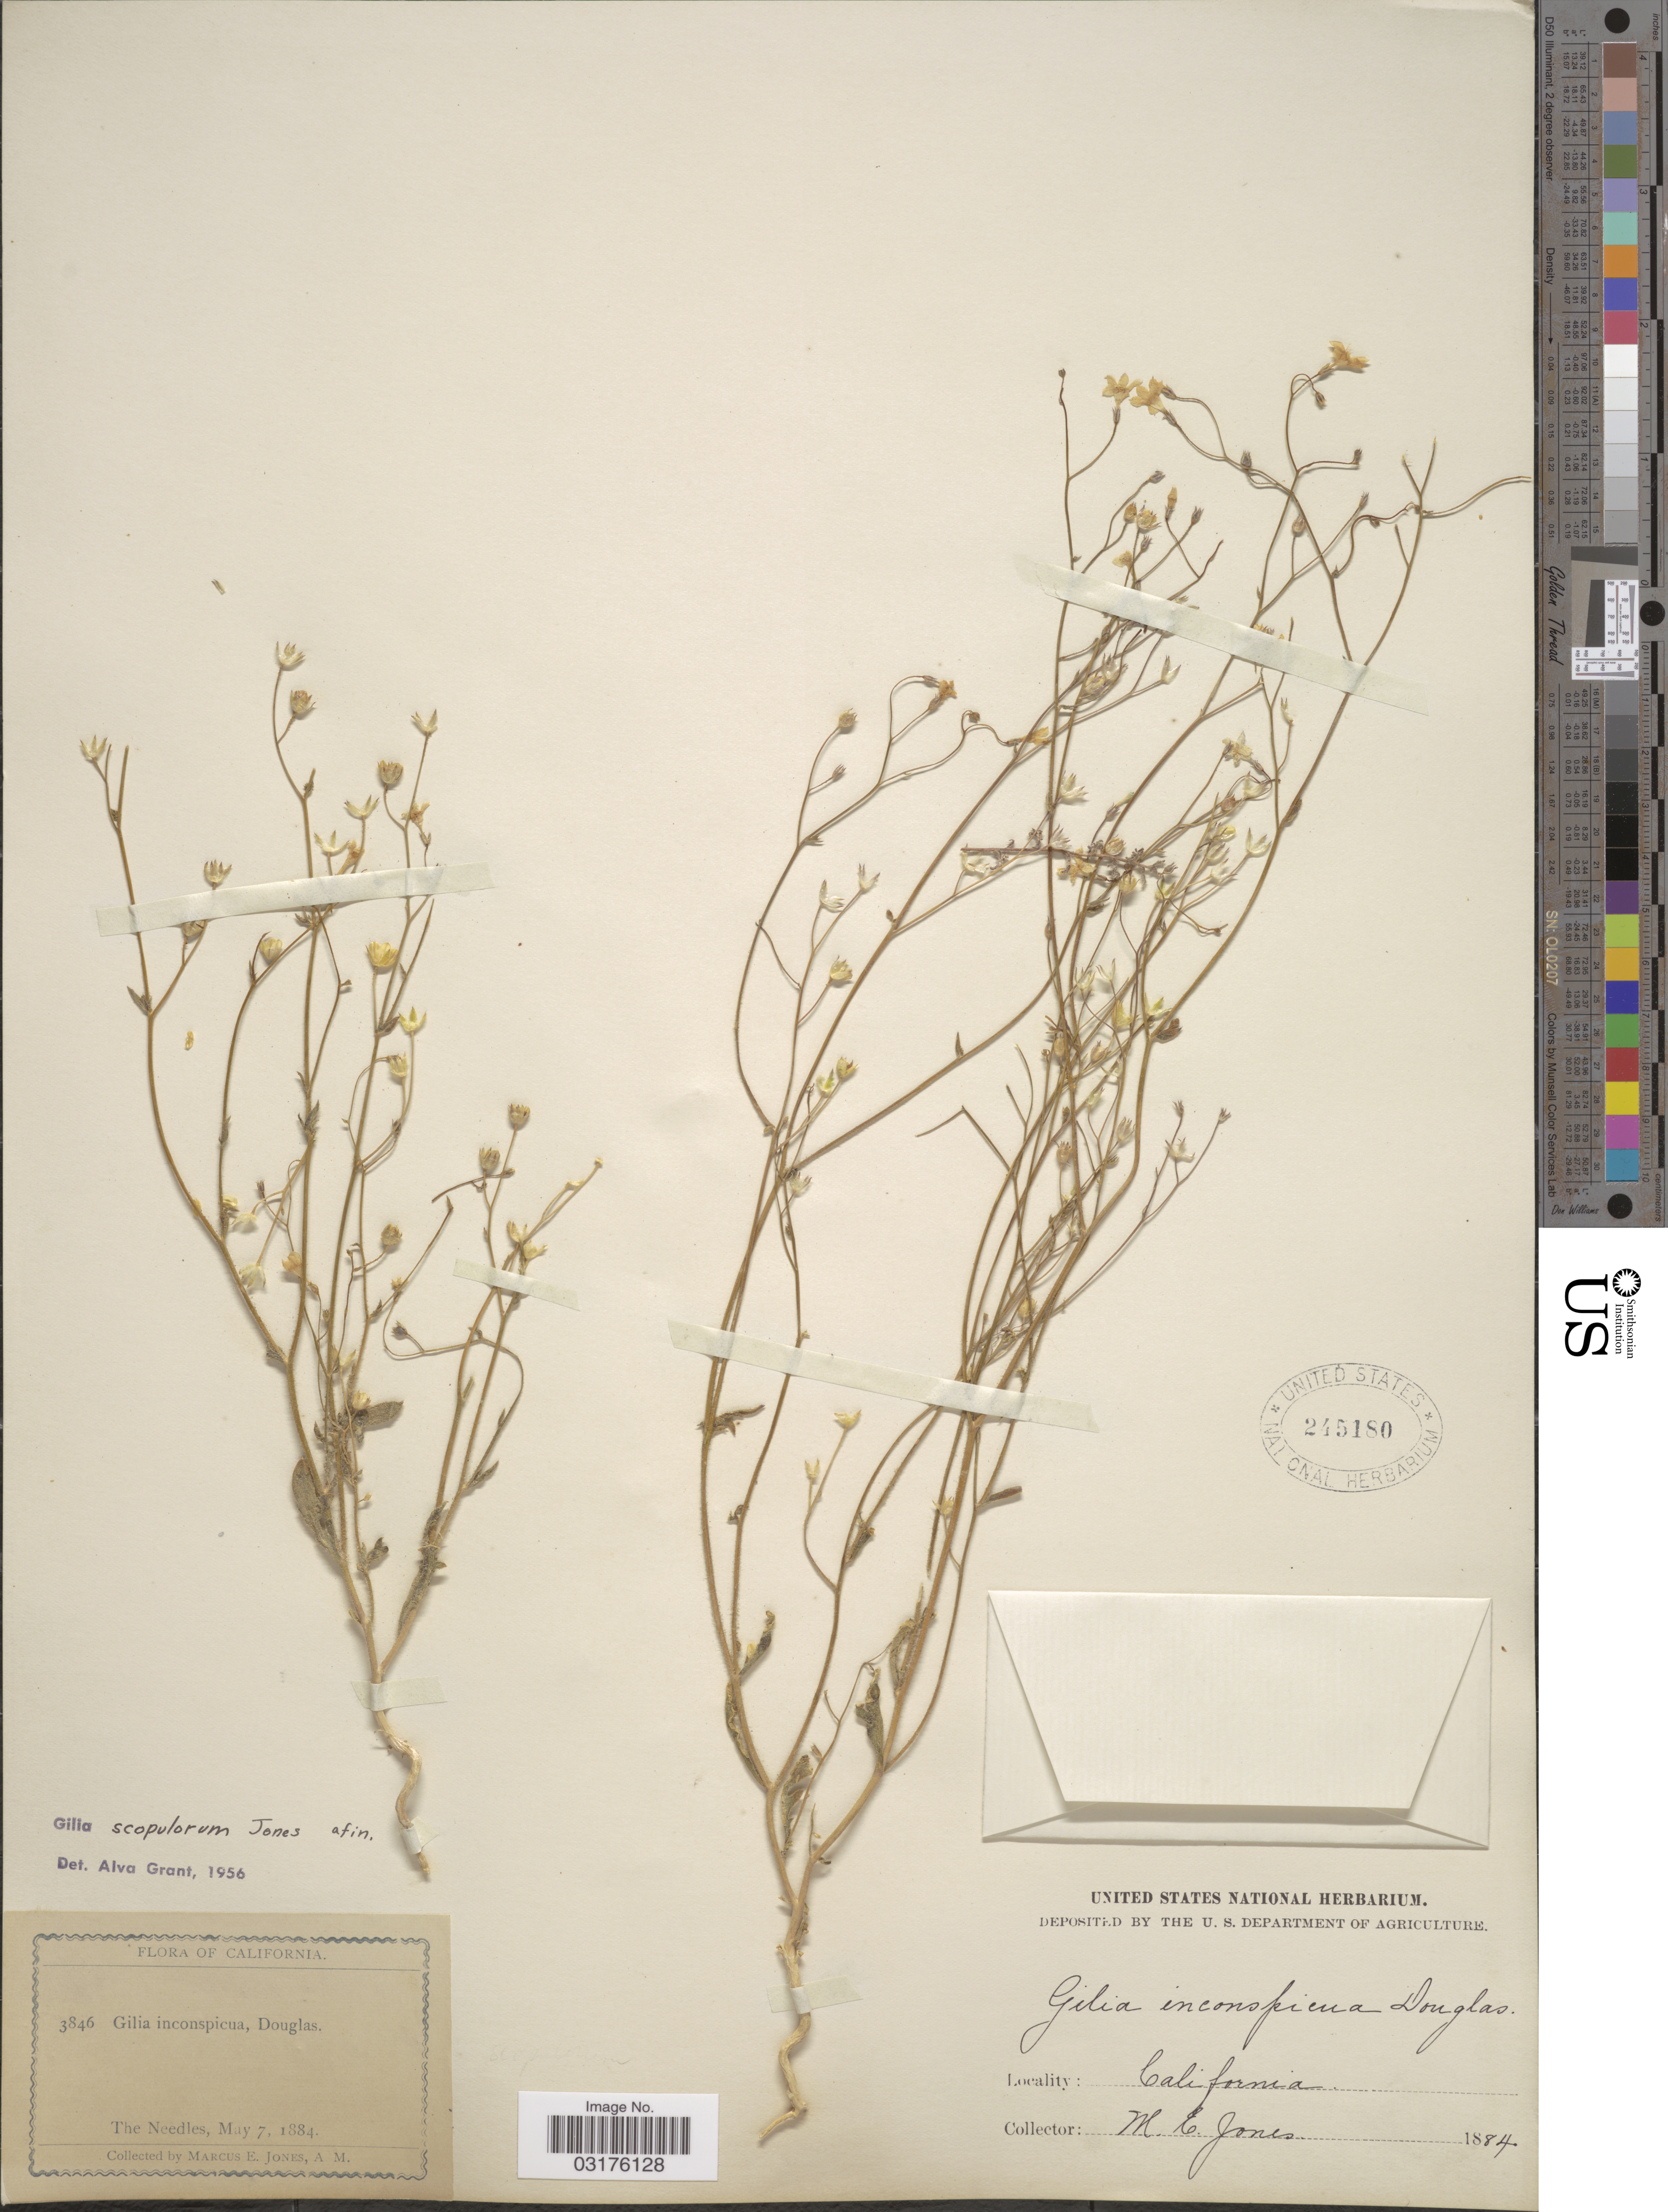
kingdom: Plantae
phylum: Tracheophyta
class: Magnoliopsida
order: Ericales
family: Polemoniaceae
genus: Gilia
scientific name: Gilia scopulorum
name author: M.E. Jones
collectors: M. E. Jones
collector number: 3846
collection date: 1884-05-07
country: United States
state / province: California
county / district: San Bernardino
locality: The Needles.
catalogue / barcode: US 245180